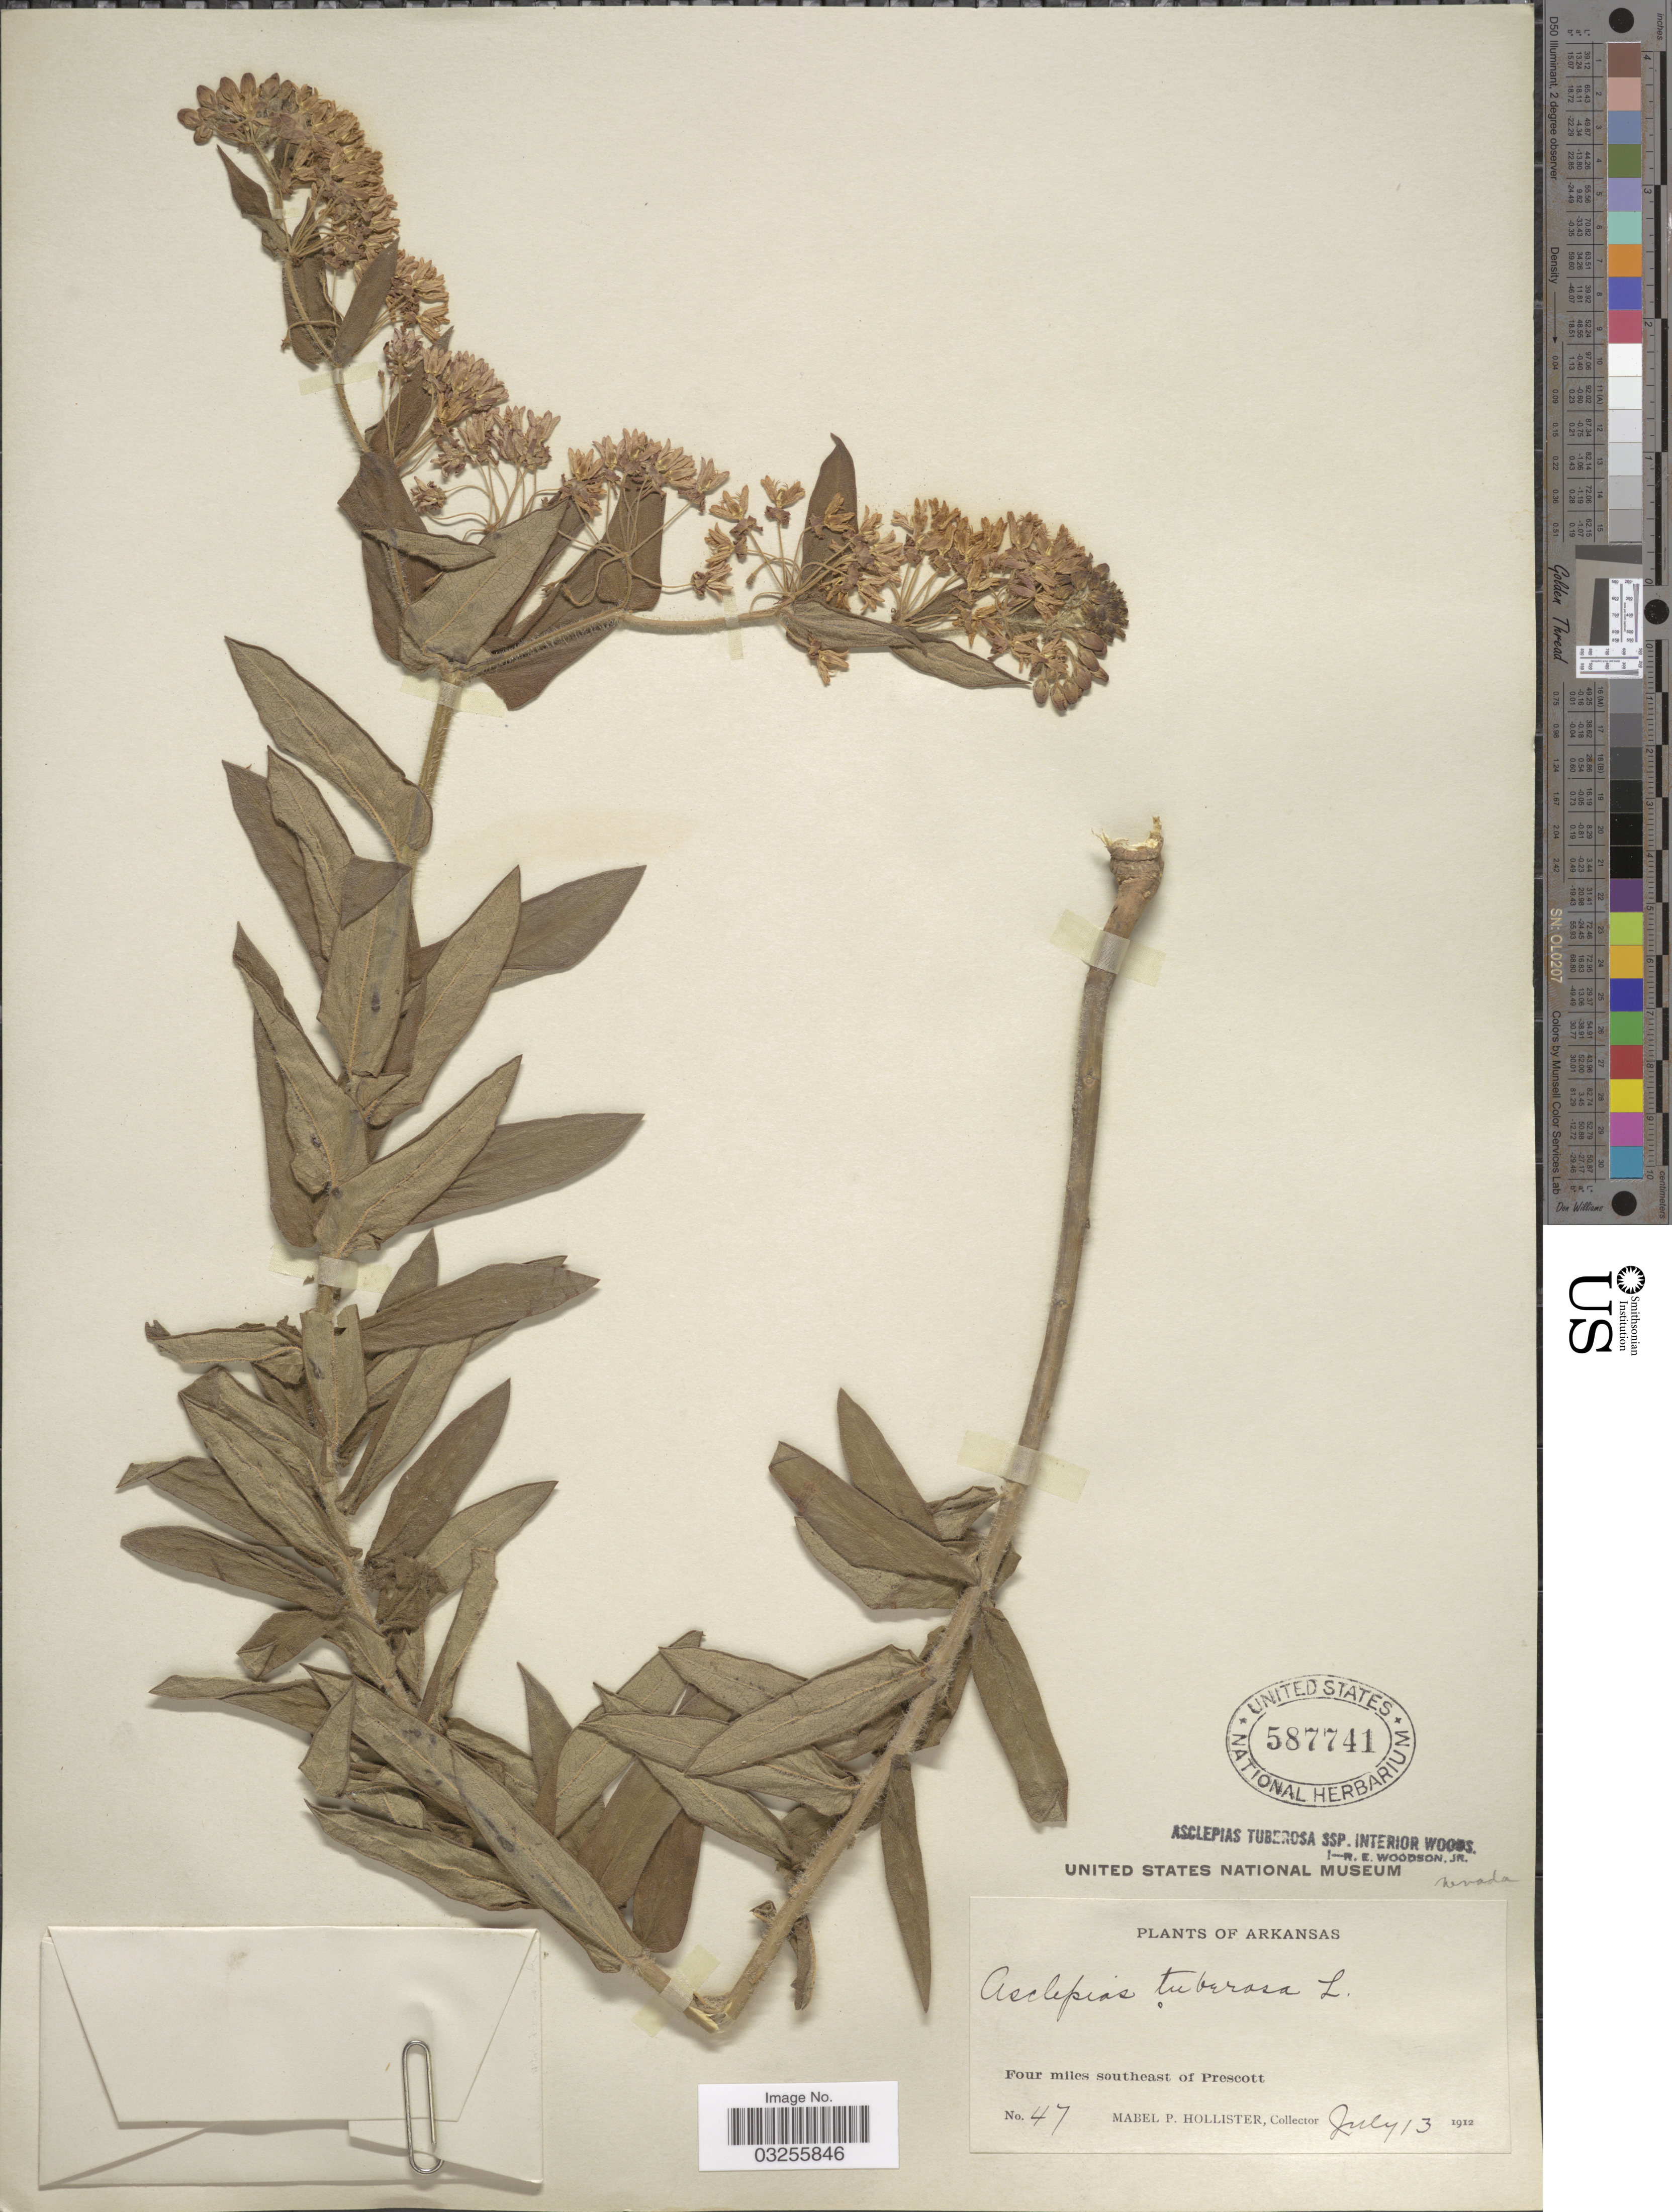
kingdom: Plantae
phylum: Tracheophyta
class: Magnoliopsida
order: Gentianales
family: Apocynaceae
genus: Asclepias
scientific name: Asclepias tuberosa subsp. interior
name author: Woodson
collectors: M. Hollister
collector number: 47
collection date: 1912-07-13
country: United States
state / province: Arkansas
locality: Four miles southeast of Prescott.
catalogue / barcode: US 587741